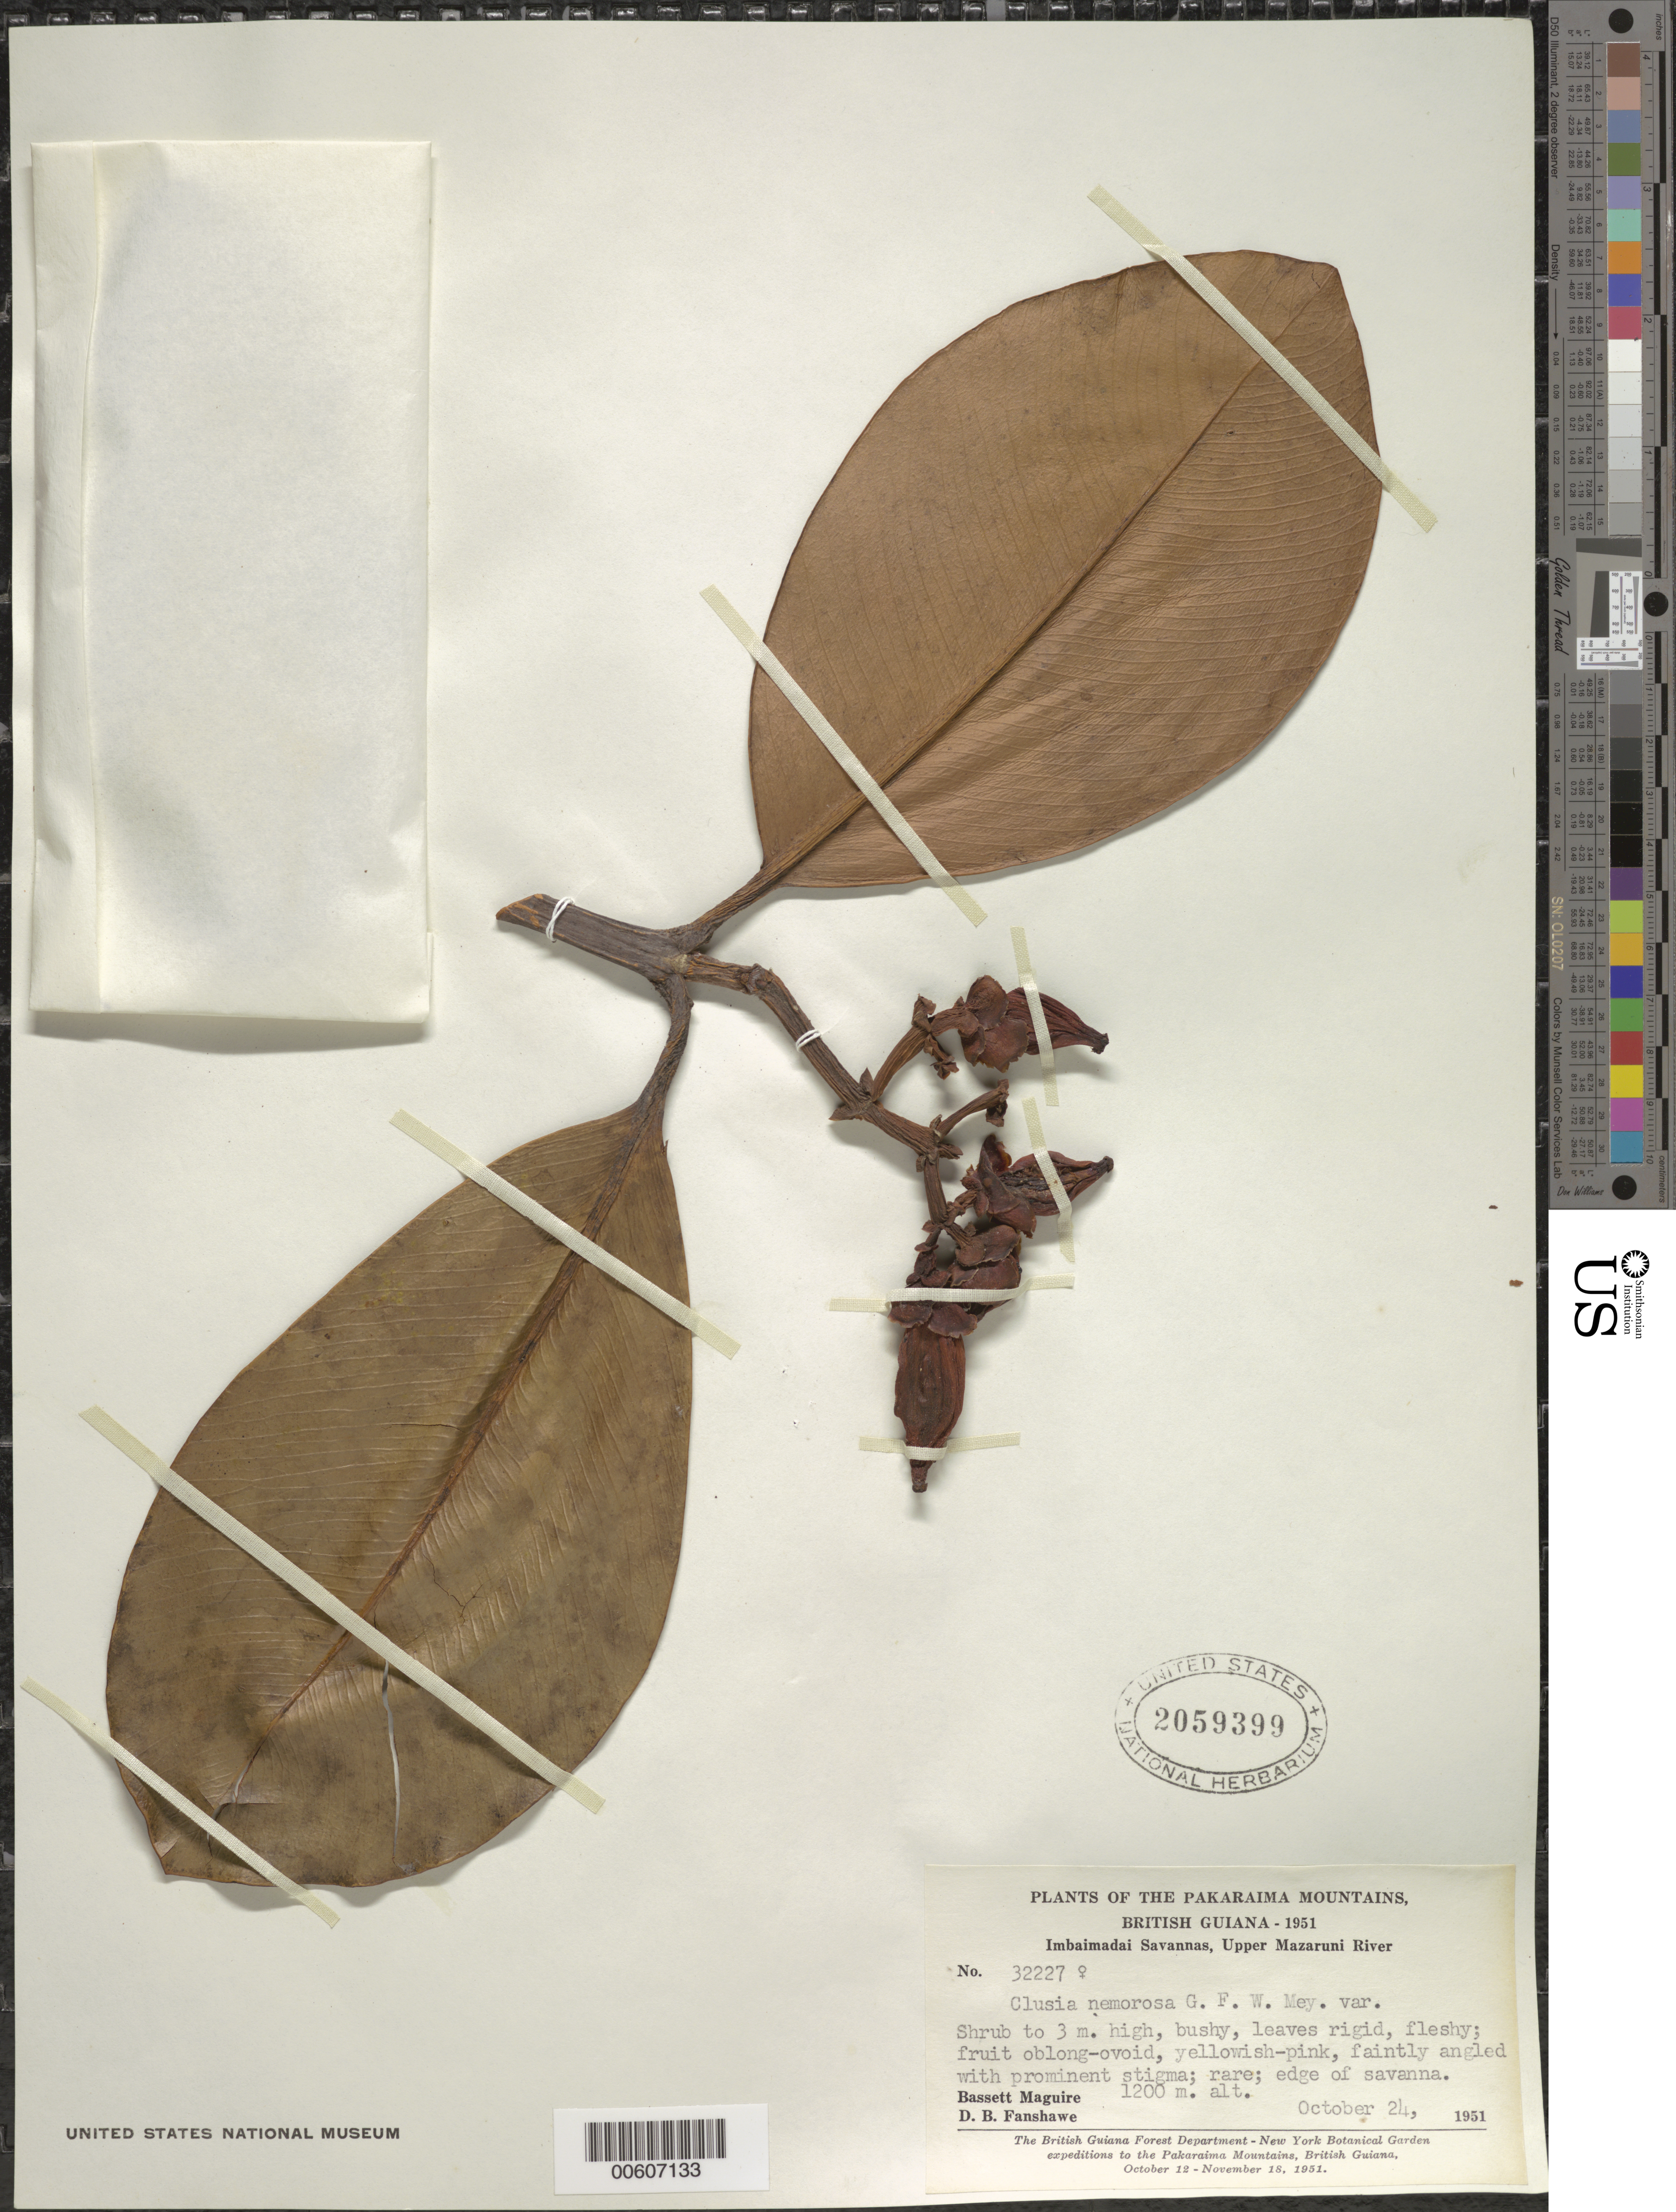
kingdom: Plantae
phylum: Tracheophyta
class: Magnoliopsida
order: Malpighiales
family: Clusiaceae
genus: Clusia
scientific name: Clusia nemorosa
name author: G. Mey.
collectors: B. Maguire & D. B. Fanshawe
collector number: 32227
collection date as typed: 24-Oct-51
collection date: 1951-10-24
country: Guyana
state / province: Cuyuni-Mazaruni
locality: Imbaimadai Savannas, Pakaraima Mts., Upper Mazaruni River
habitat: Edge of savanna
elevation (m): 1200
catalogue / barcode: US 2059399